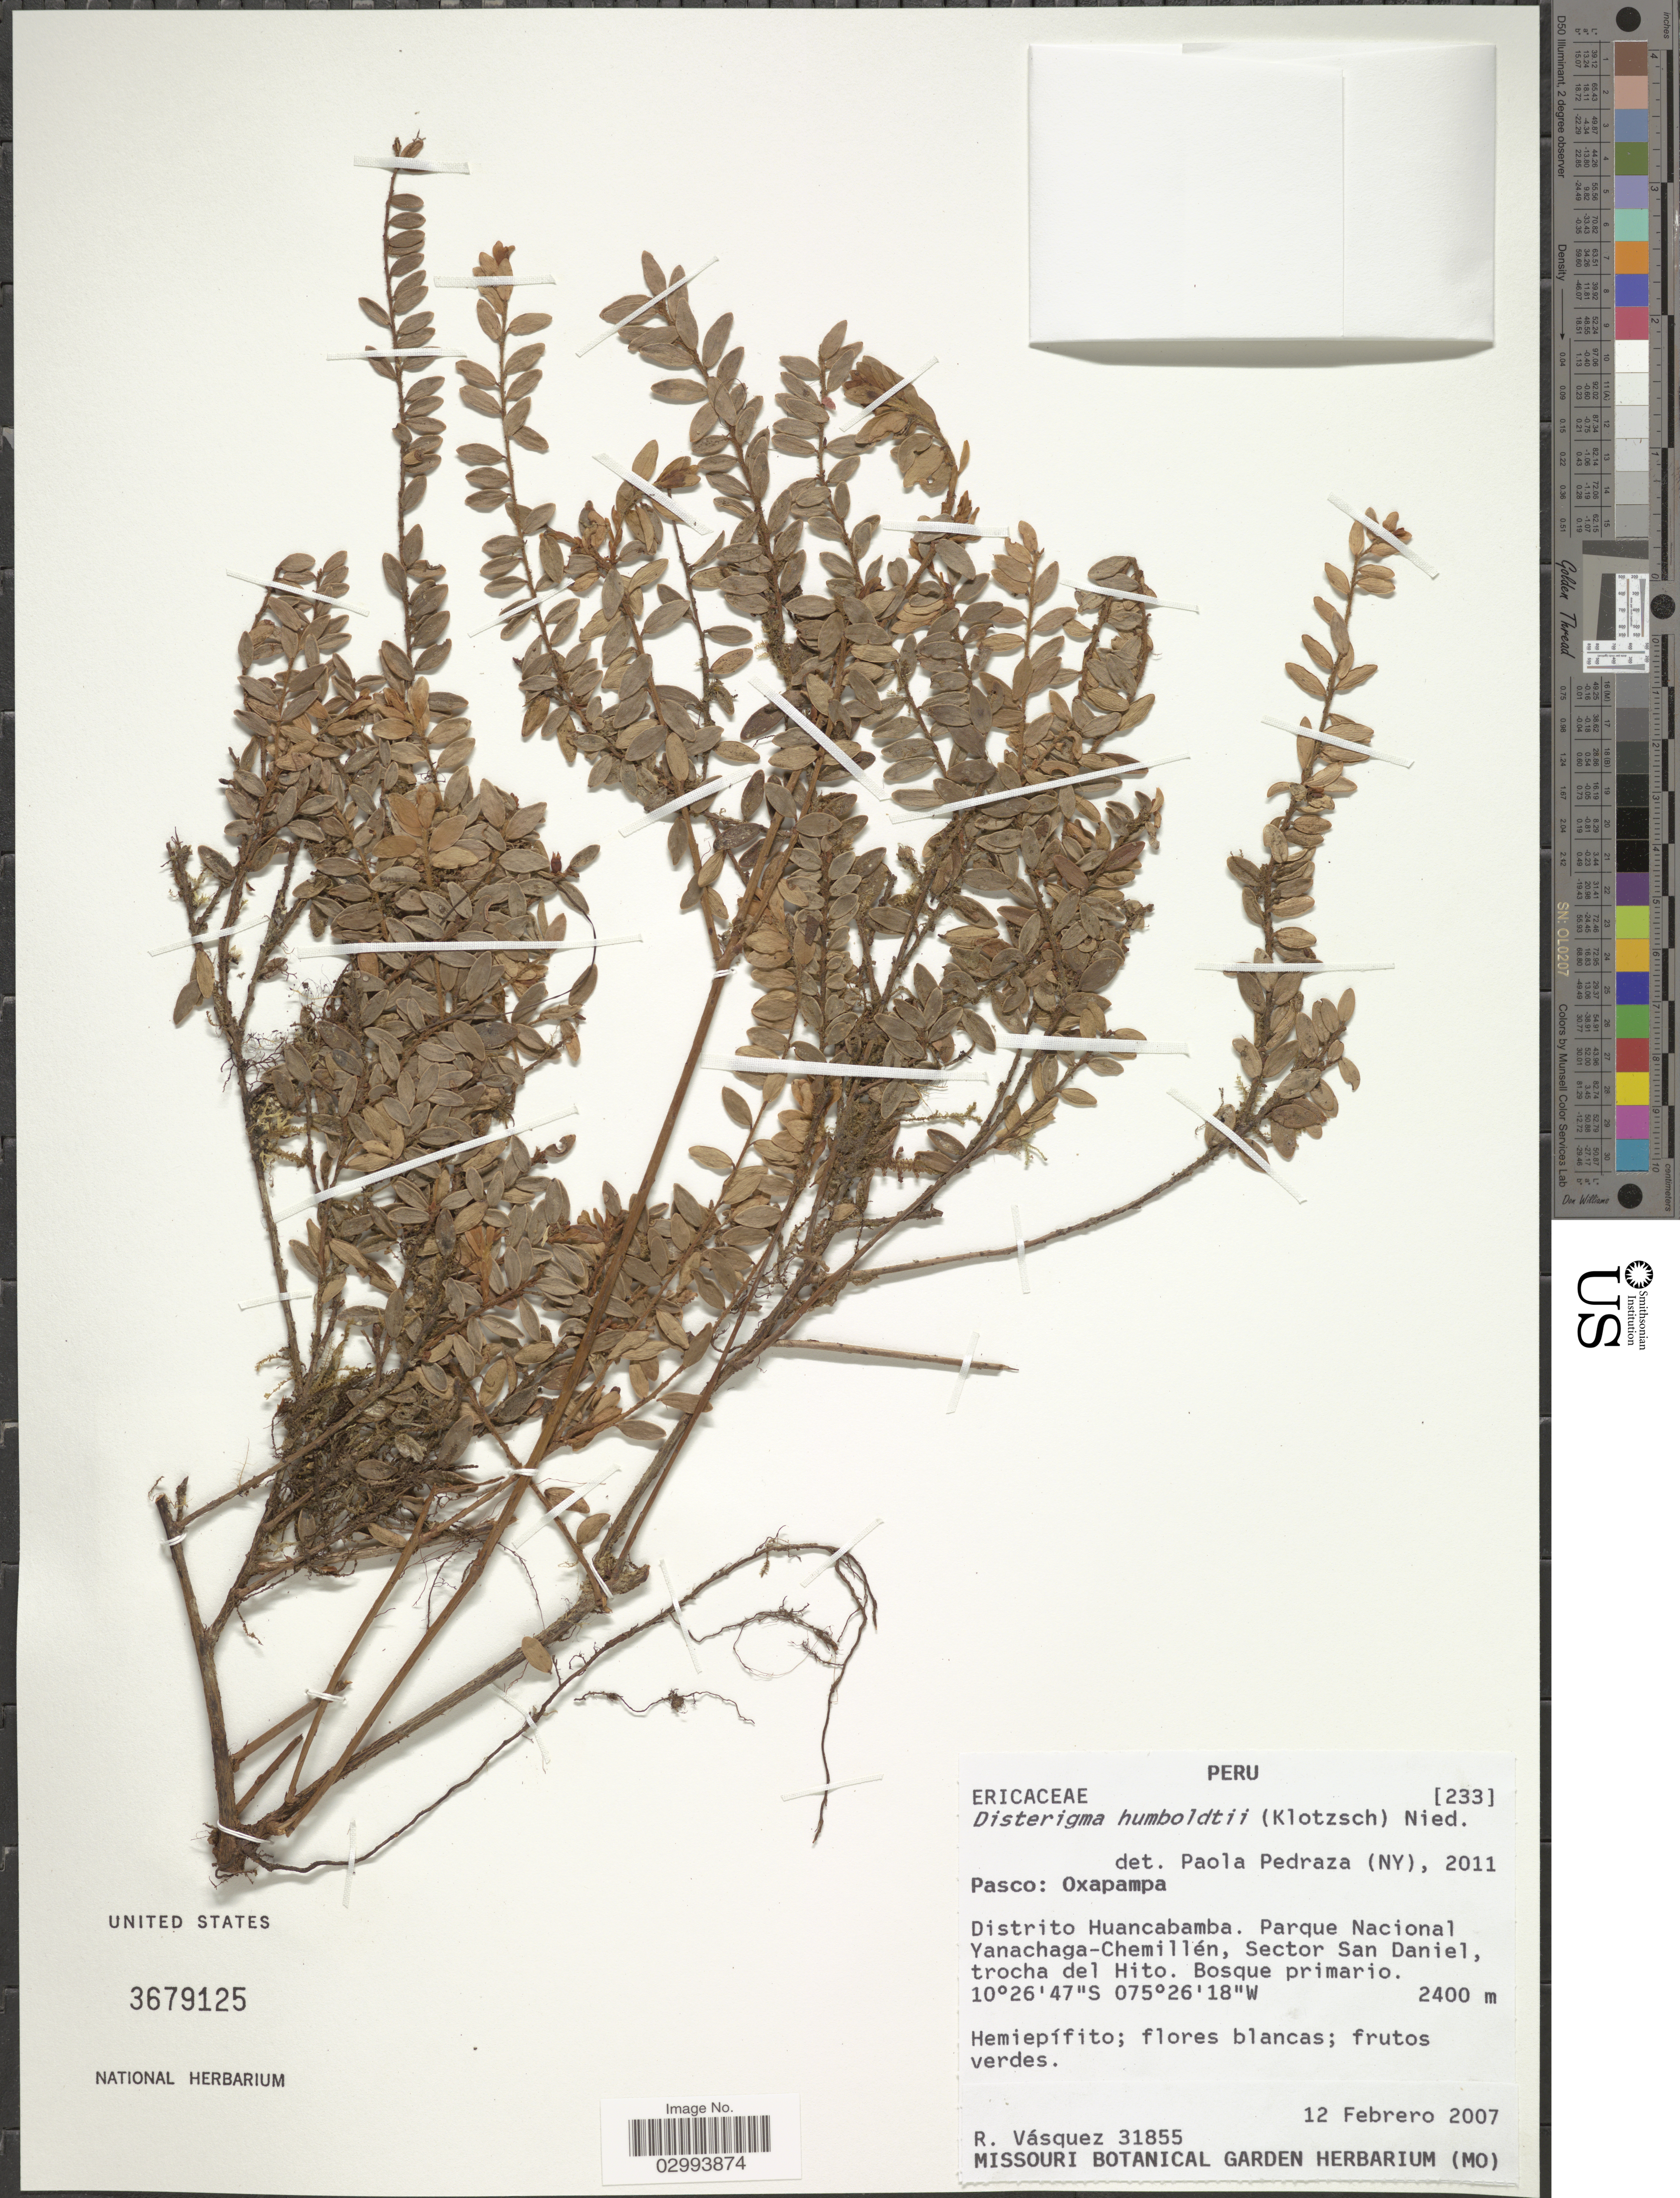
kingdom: Plantae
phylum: Tracheophyta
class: Magnoliopsida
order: Ericales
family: Ericaceae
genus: Disterigma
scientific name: Disterigma humboldtii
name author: (Klotzsch) Nied.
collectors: R. Vásquez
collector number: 31855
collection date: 2007-02-12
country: Peru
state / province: Pasco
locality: Oxapampa. Distrito Huancabamba. Parque Nacional Yanachaga-Chemillén, Sector San Daniel, trocha del Hito.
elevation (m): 2400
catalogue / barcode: US 3679125